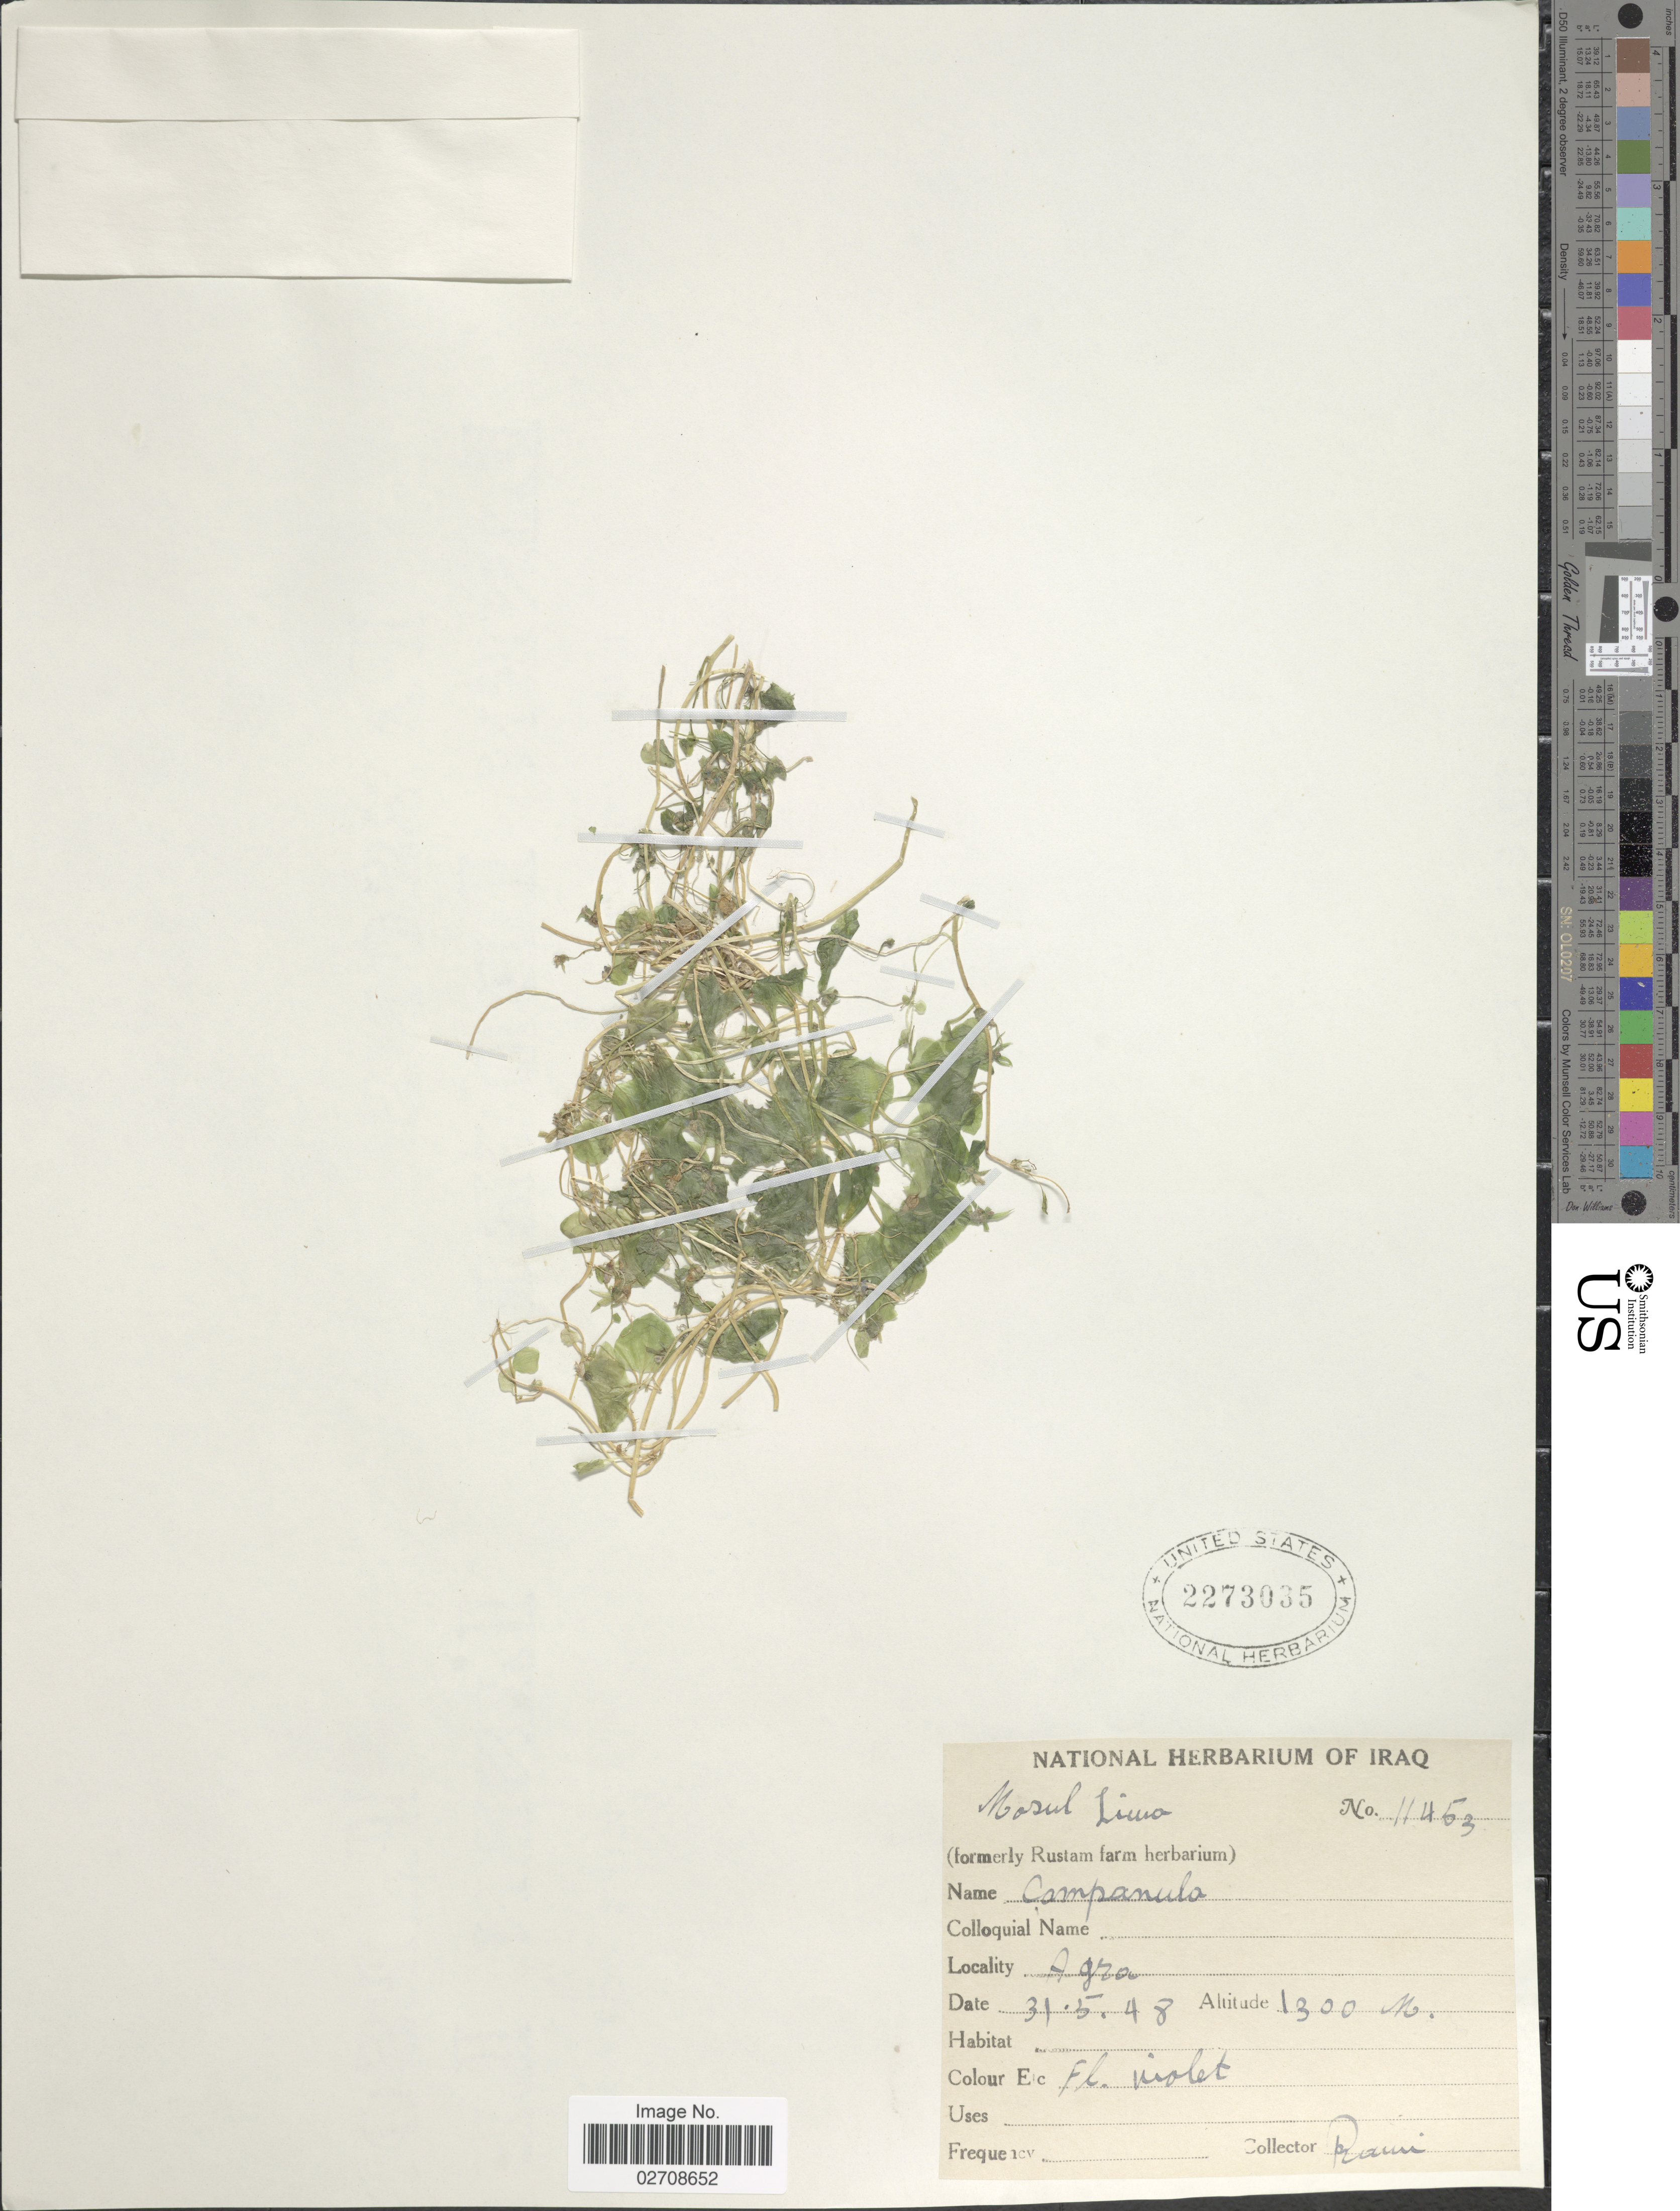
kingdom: Plantae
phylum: Tracheophyta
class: Magnoliopsida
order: Asterales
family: Campanulaceae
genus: Campanula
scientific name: Campanula sp.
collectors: Gillett, --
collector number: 11453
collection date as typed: Transcribed d/m/y: 31/5/48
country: Iraq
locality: Agra, Mosul Liwa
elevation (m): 1300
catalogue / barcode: US 2273035